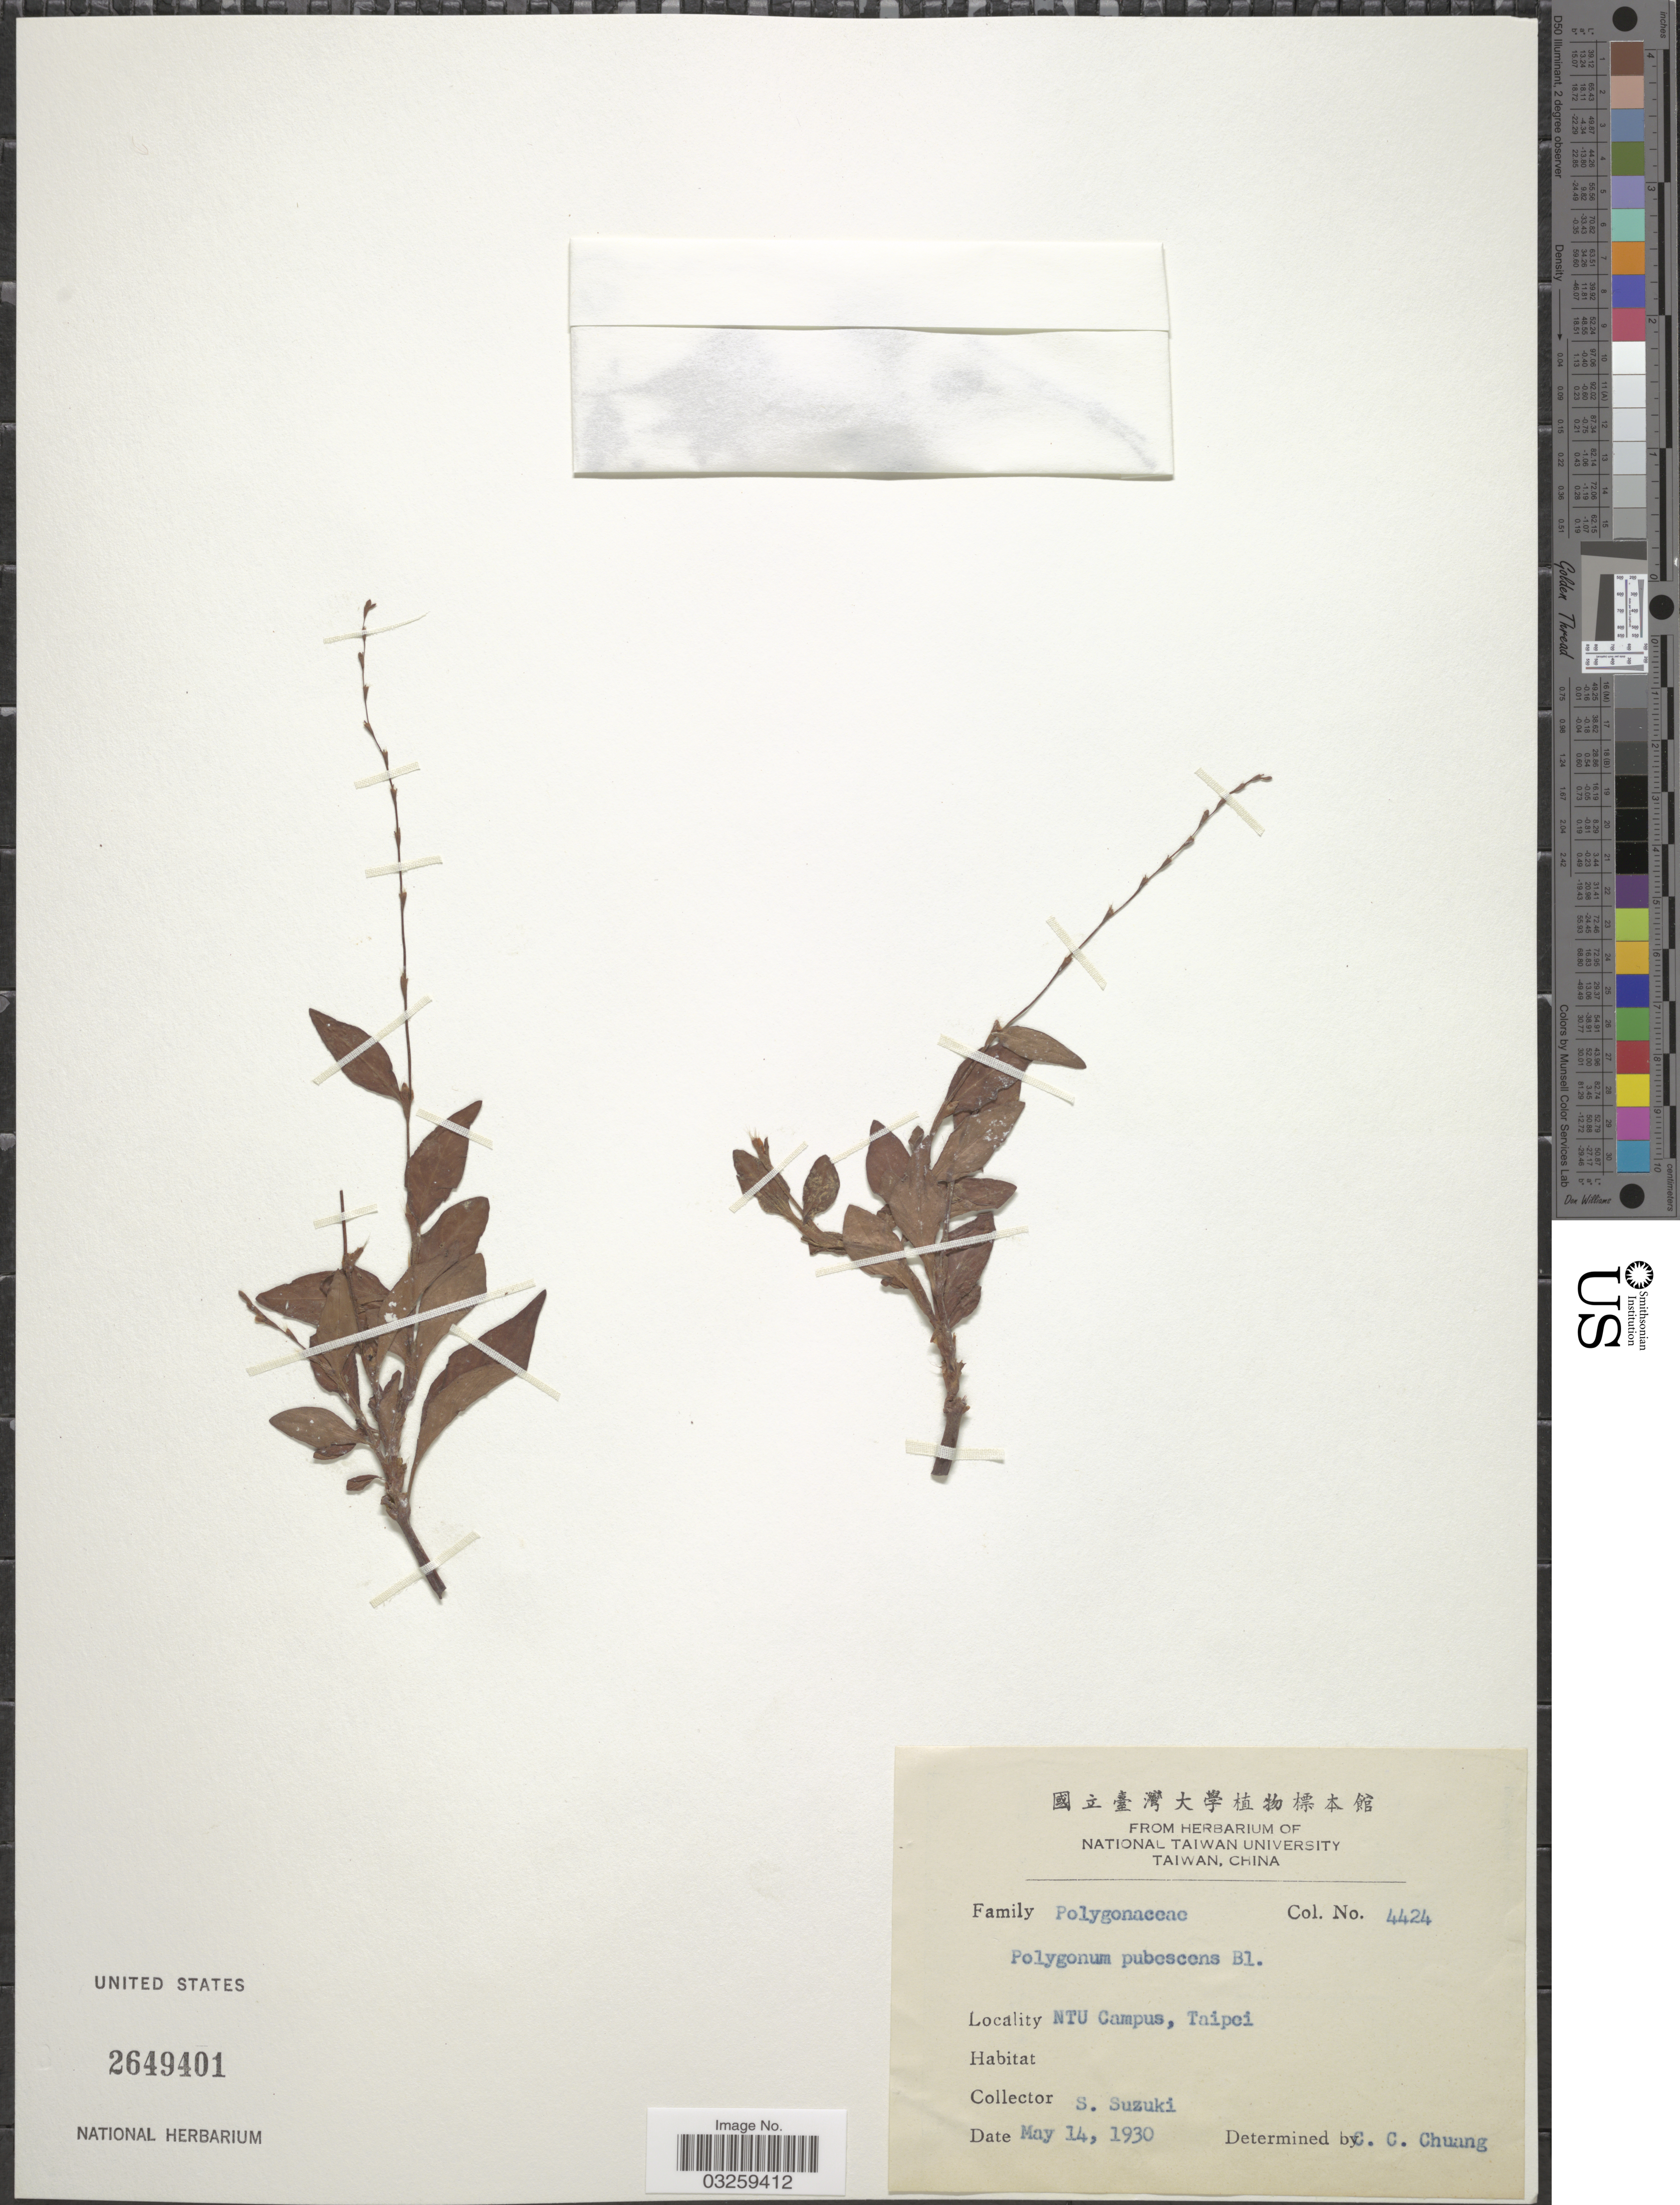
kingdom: Plantae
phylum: Tracheophyta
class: Magnoliopsida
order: Caryophyllales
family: Polygonaceae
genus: Polygonum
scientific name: Polygonum pubescens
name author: Blume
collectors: S. Suzuki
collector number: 4424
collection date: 1930-05-14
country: Taiwan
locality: NTU Campus, Taipei.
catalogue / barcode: US 2649401